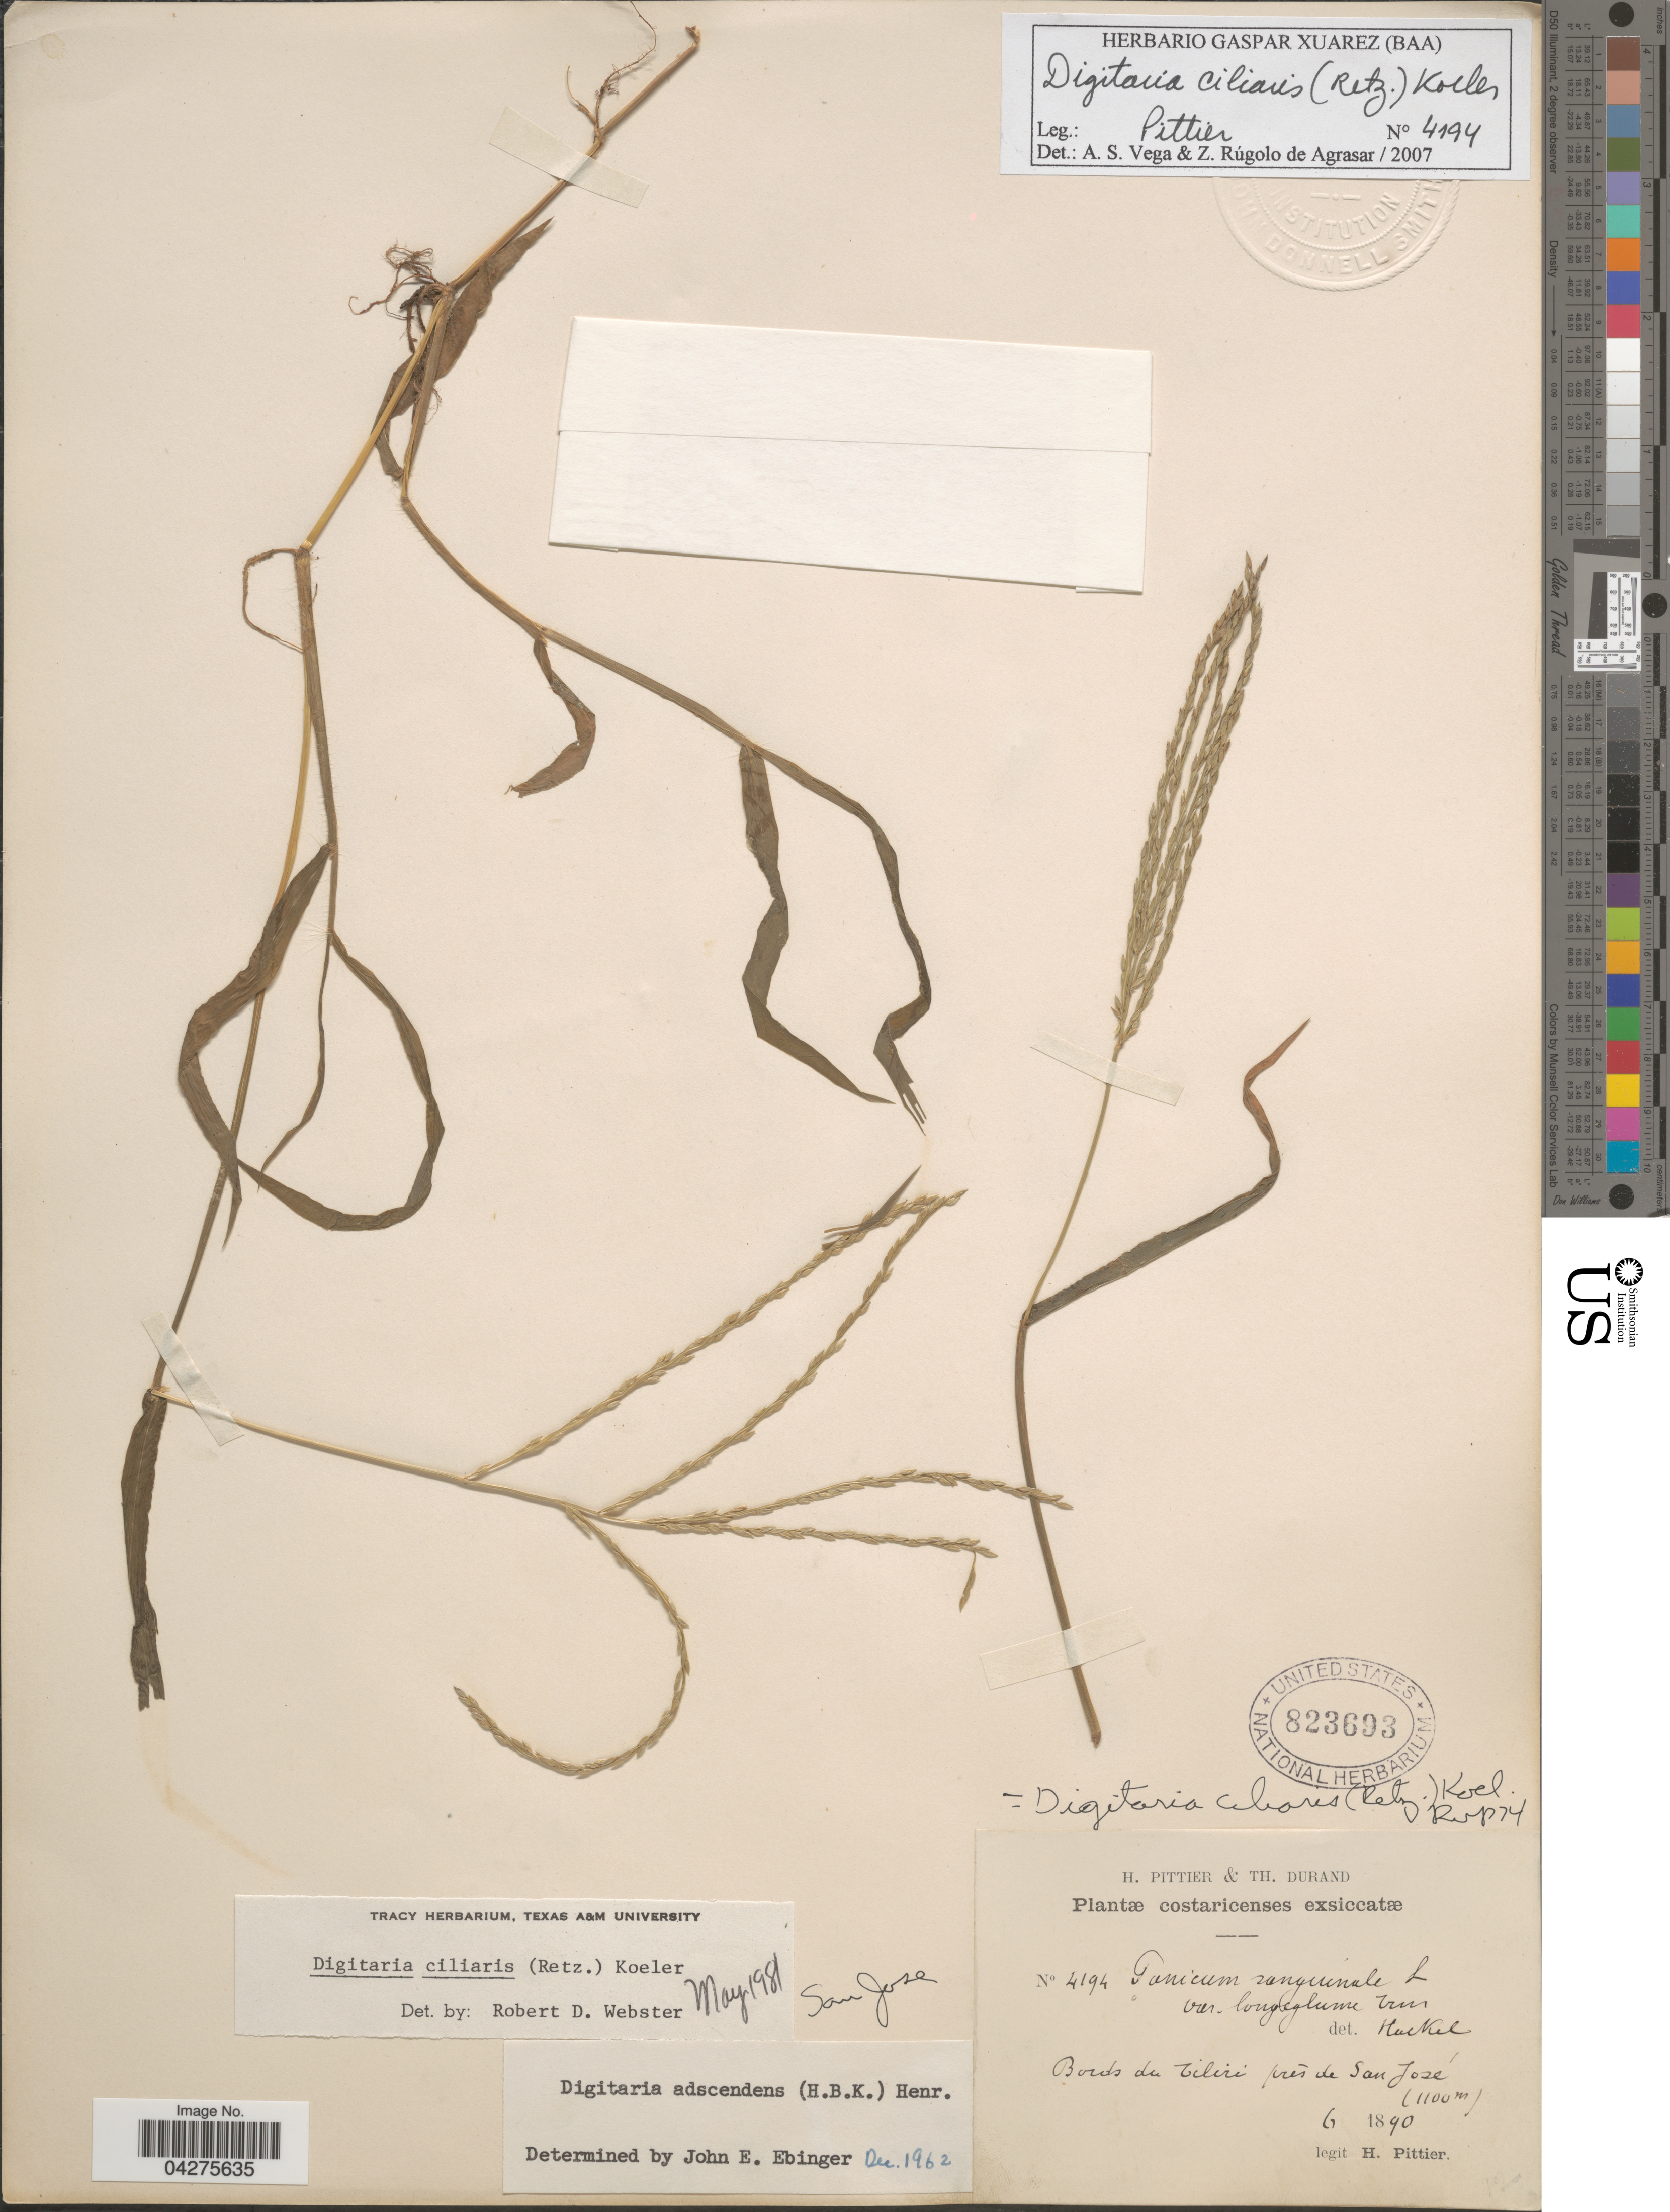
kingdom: Plantae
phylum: Tracheophyta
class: Liliopsida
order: Poales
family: Poaceae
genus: Digitaria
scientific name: Digitaria ciliaris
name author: (Retz.) Koeler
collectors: H. F. Pittier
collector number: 4194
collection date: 1890-06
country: Costa Rica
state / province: San José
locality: Bords du Tiliri près de San José.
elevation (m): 1100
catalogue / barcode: US 823693